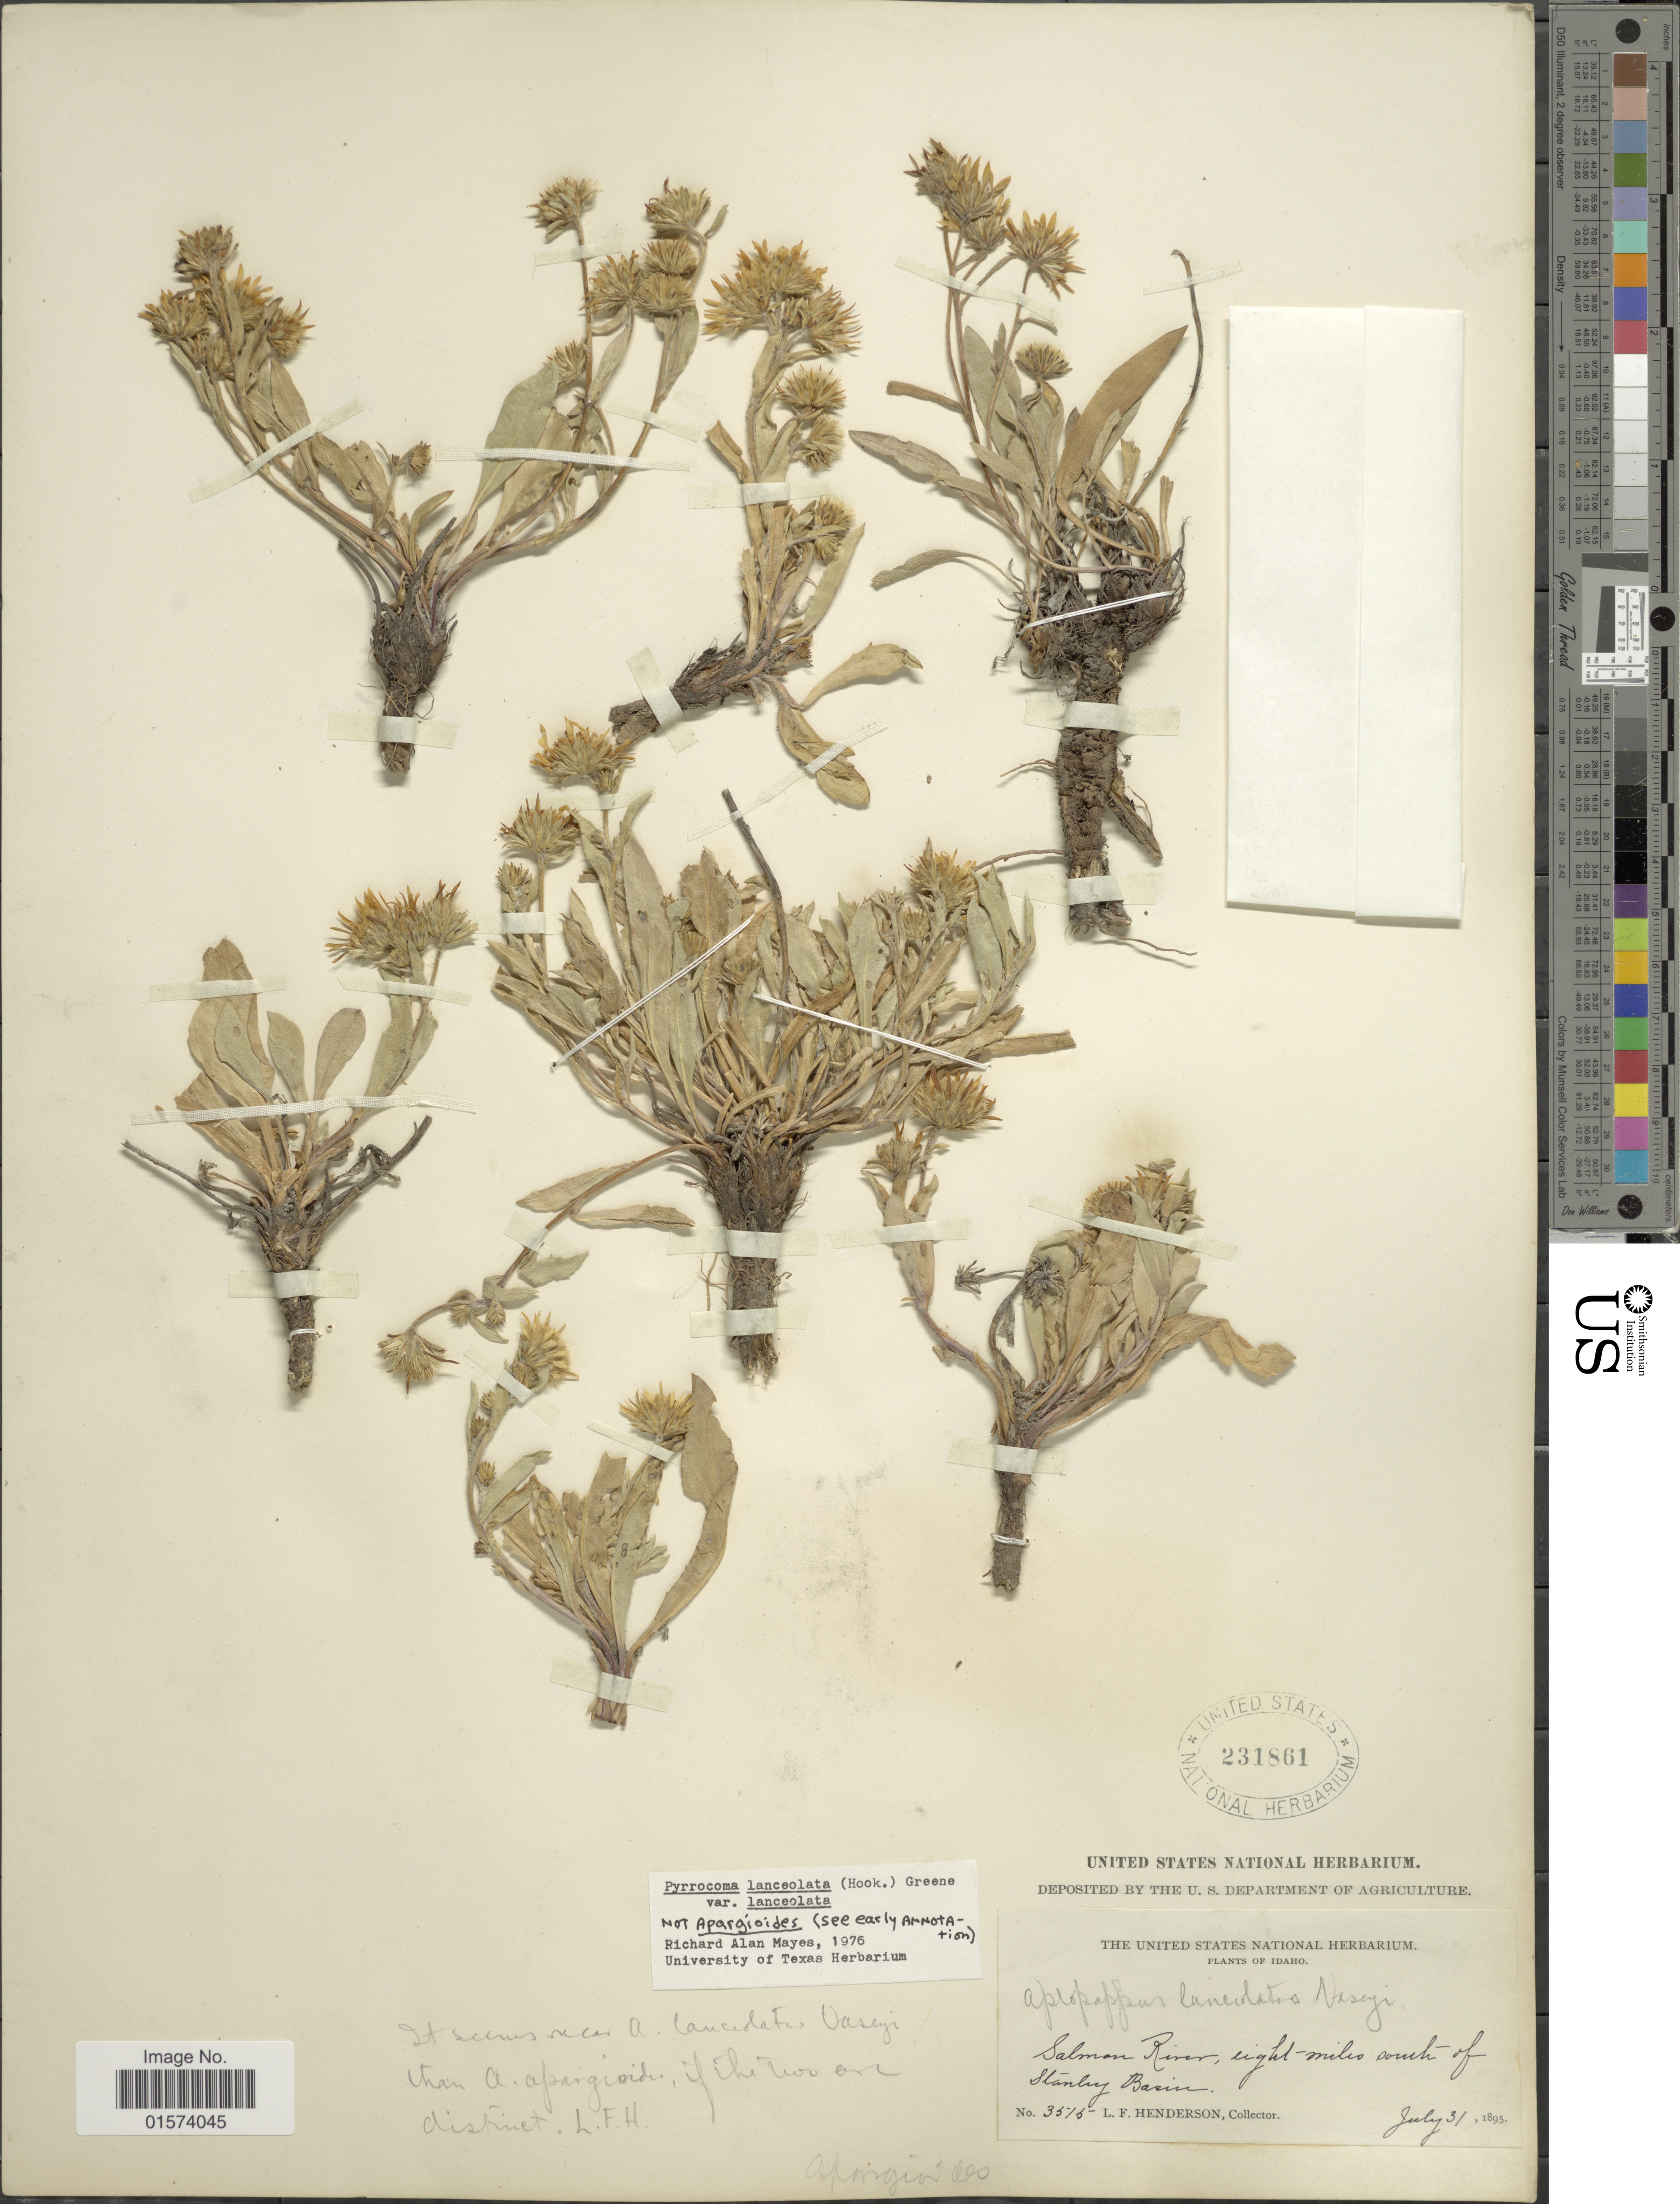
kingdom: Plantae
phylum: Tracheophyta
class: Magnoliopsida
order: Asterales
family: Asteraceae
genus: Pyrrocoma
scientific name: Pyrrocoma lanceolata var. lanceolata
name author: (Hook.) Greene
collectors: L. Henderson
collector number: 3515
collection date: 1895-07-31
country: United States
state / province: Idaho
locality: Salmon River, eight miles south of Stanley Basin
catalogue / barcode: US 231861